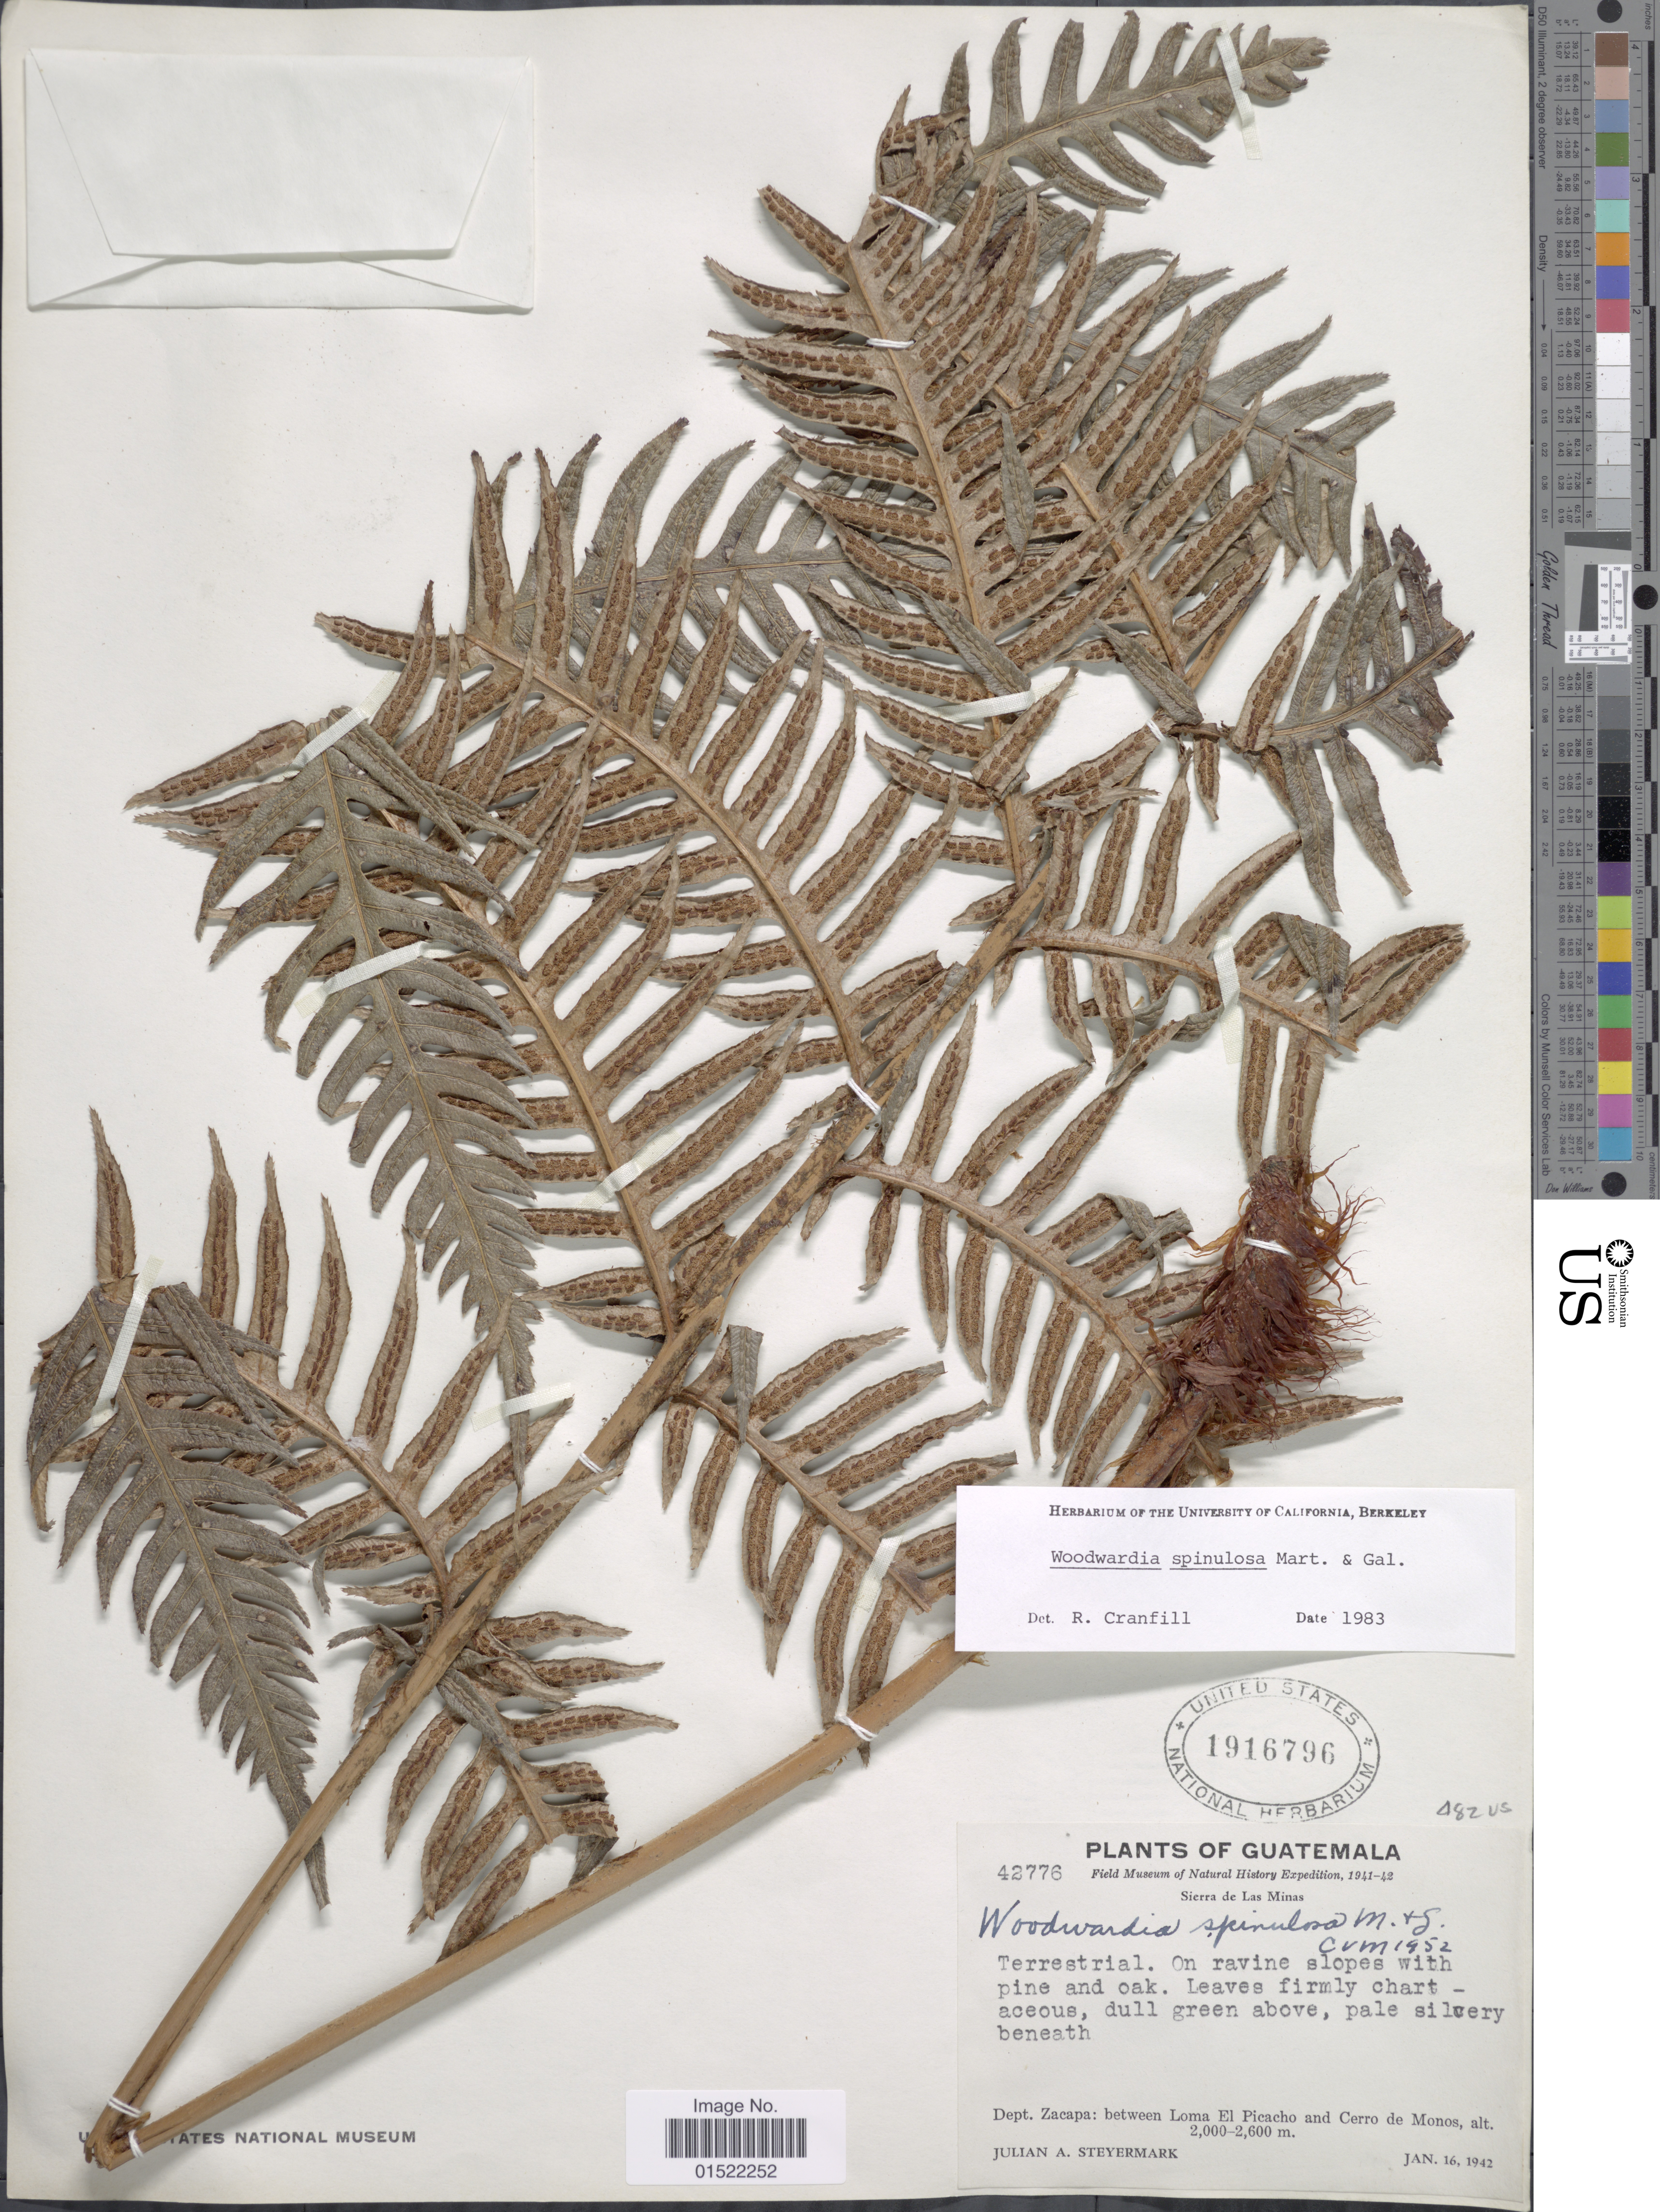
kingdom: Plantae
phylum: Tracheophyta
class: Polypodiopsida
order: Polypodiales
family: Blechnaceae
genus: Woodwardia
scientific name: Woodwardia spinulosa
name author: M. Martens & Galeotti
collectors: J. Steyermark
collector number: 42776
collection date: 1942-01-16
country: Guatemala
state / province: Zacapa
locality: Sierra de Las Minas, Dept. Zacapa: between Loma El Picacho and Cerro de Monos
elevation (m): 2000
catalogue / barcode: US 1916796